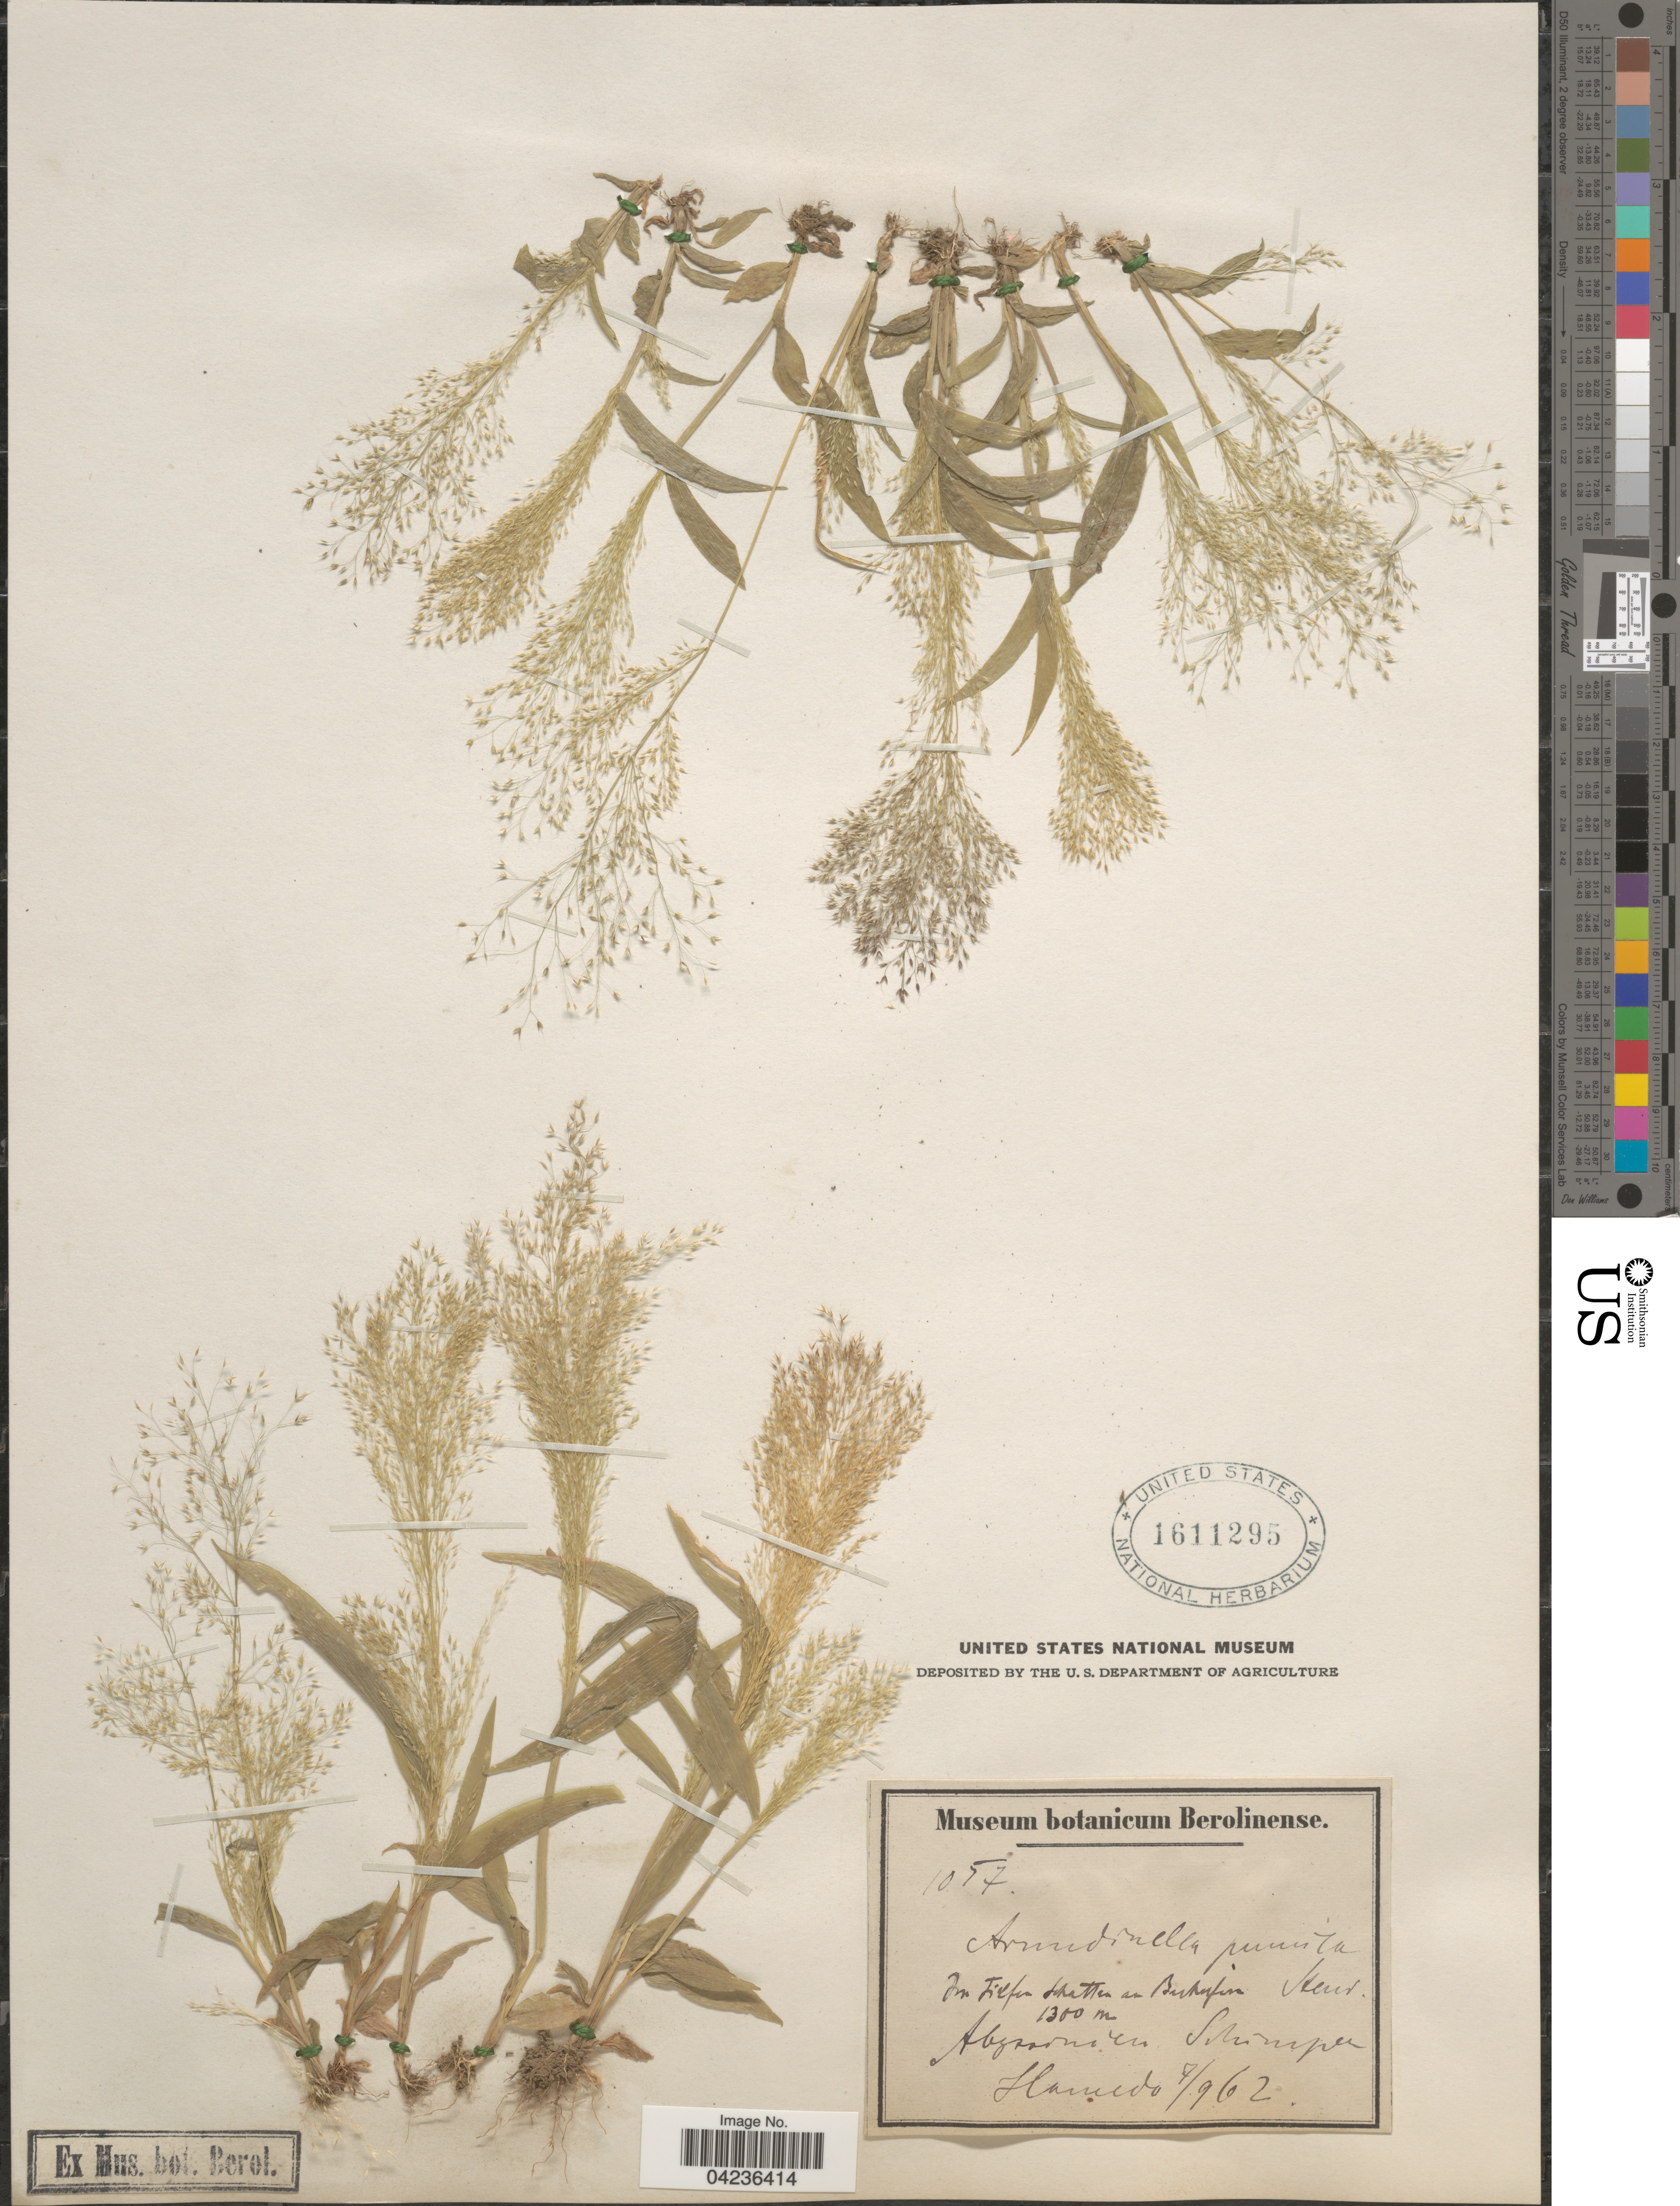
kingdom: Plantae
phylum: Tracheophyta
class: Liliopsida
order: Poales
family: Poaceae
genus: Arundinella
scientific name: Arundinella pumila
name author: (Hochst. ex A. Rich.) Steud.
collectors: -. Schimper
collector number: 1057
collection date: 1962-07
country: Ethiopia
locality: In Filfen Schatten an Berkufin. [interpreted] Abyssinica. Hamedo.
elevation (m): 1300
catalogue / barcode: US 1611295